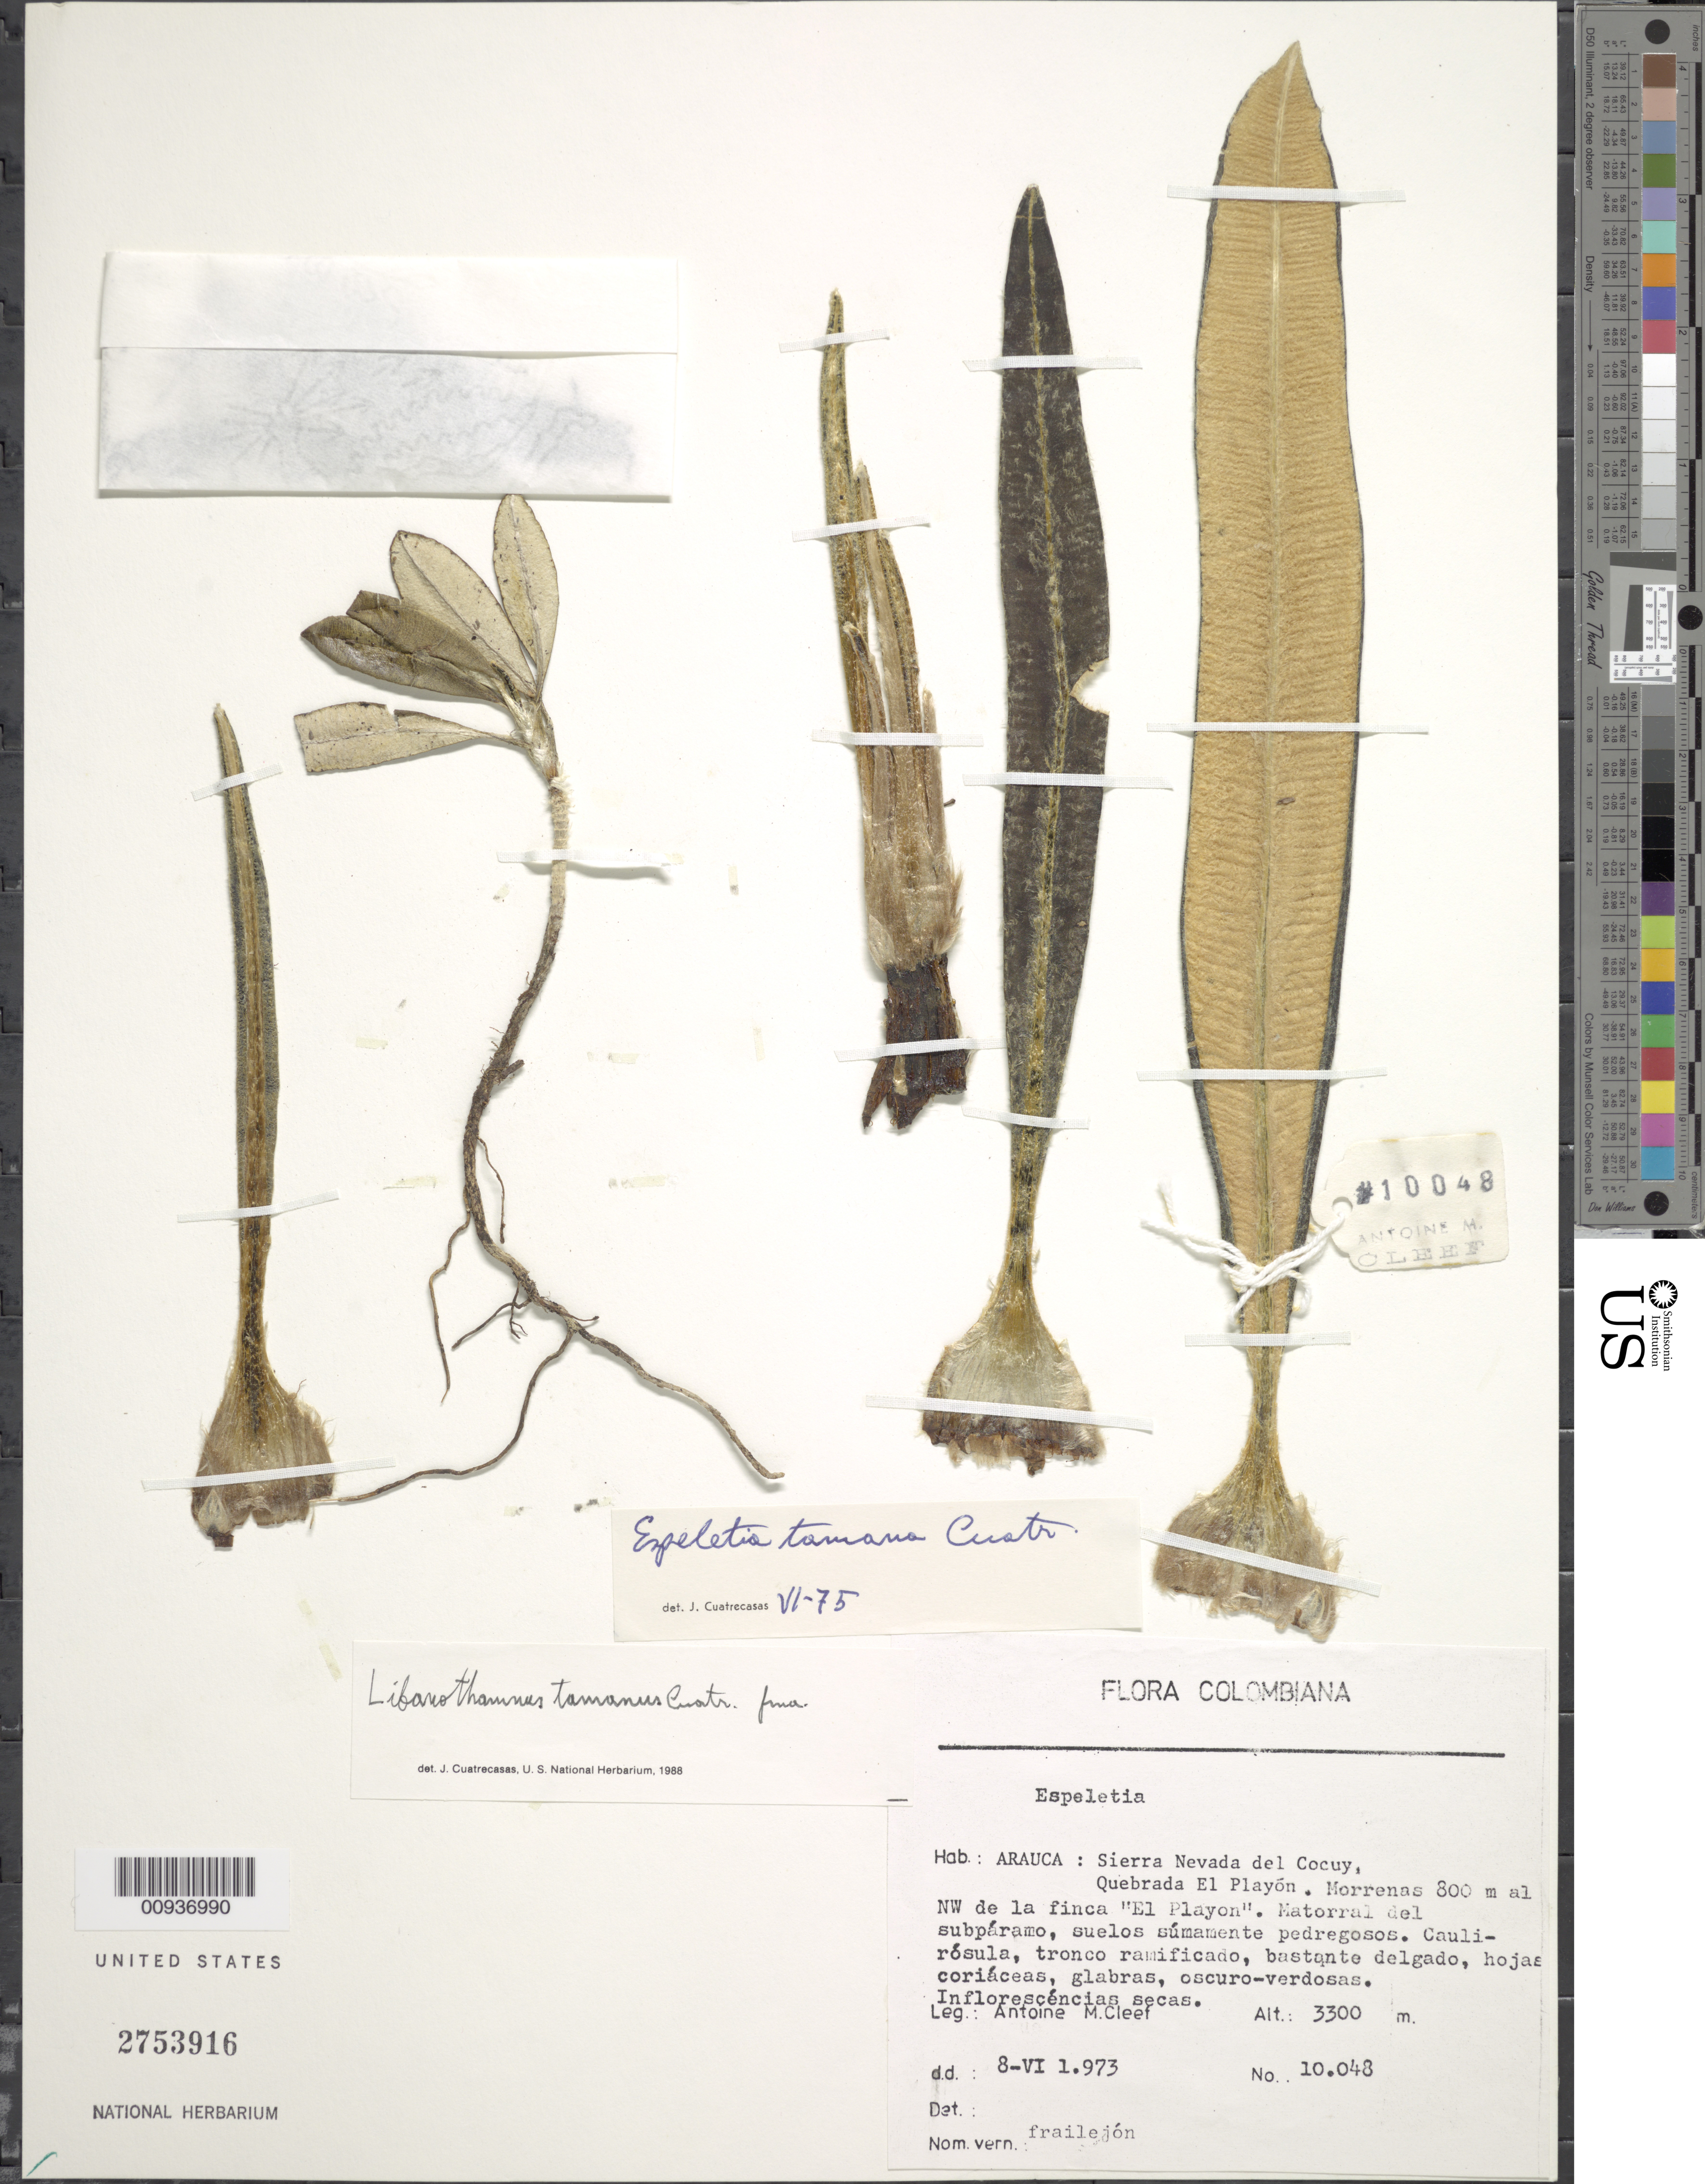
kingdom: Plantae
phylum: Tracheophyta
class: Magnoliopsida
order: Asterales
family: Asteraceae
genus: Libanothamnus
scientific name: Libanothamnus tamanus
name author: (Cuatrec.) Cuatrec.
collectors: A. M. Cleef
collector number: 10048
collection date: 1973-06-08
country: Colombia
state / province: Arauca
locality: Sierra Nevada del Cocuy, Quebrada El Playon, NW de la finca El Playon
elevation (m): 3300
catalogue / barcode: US 2753916